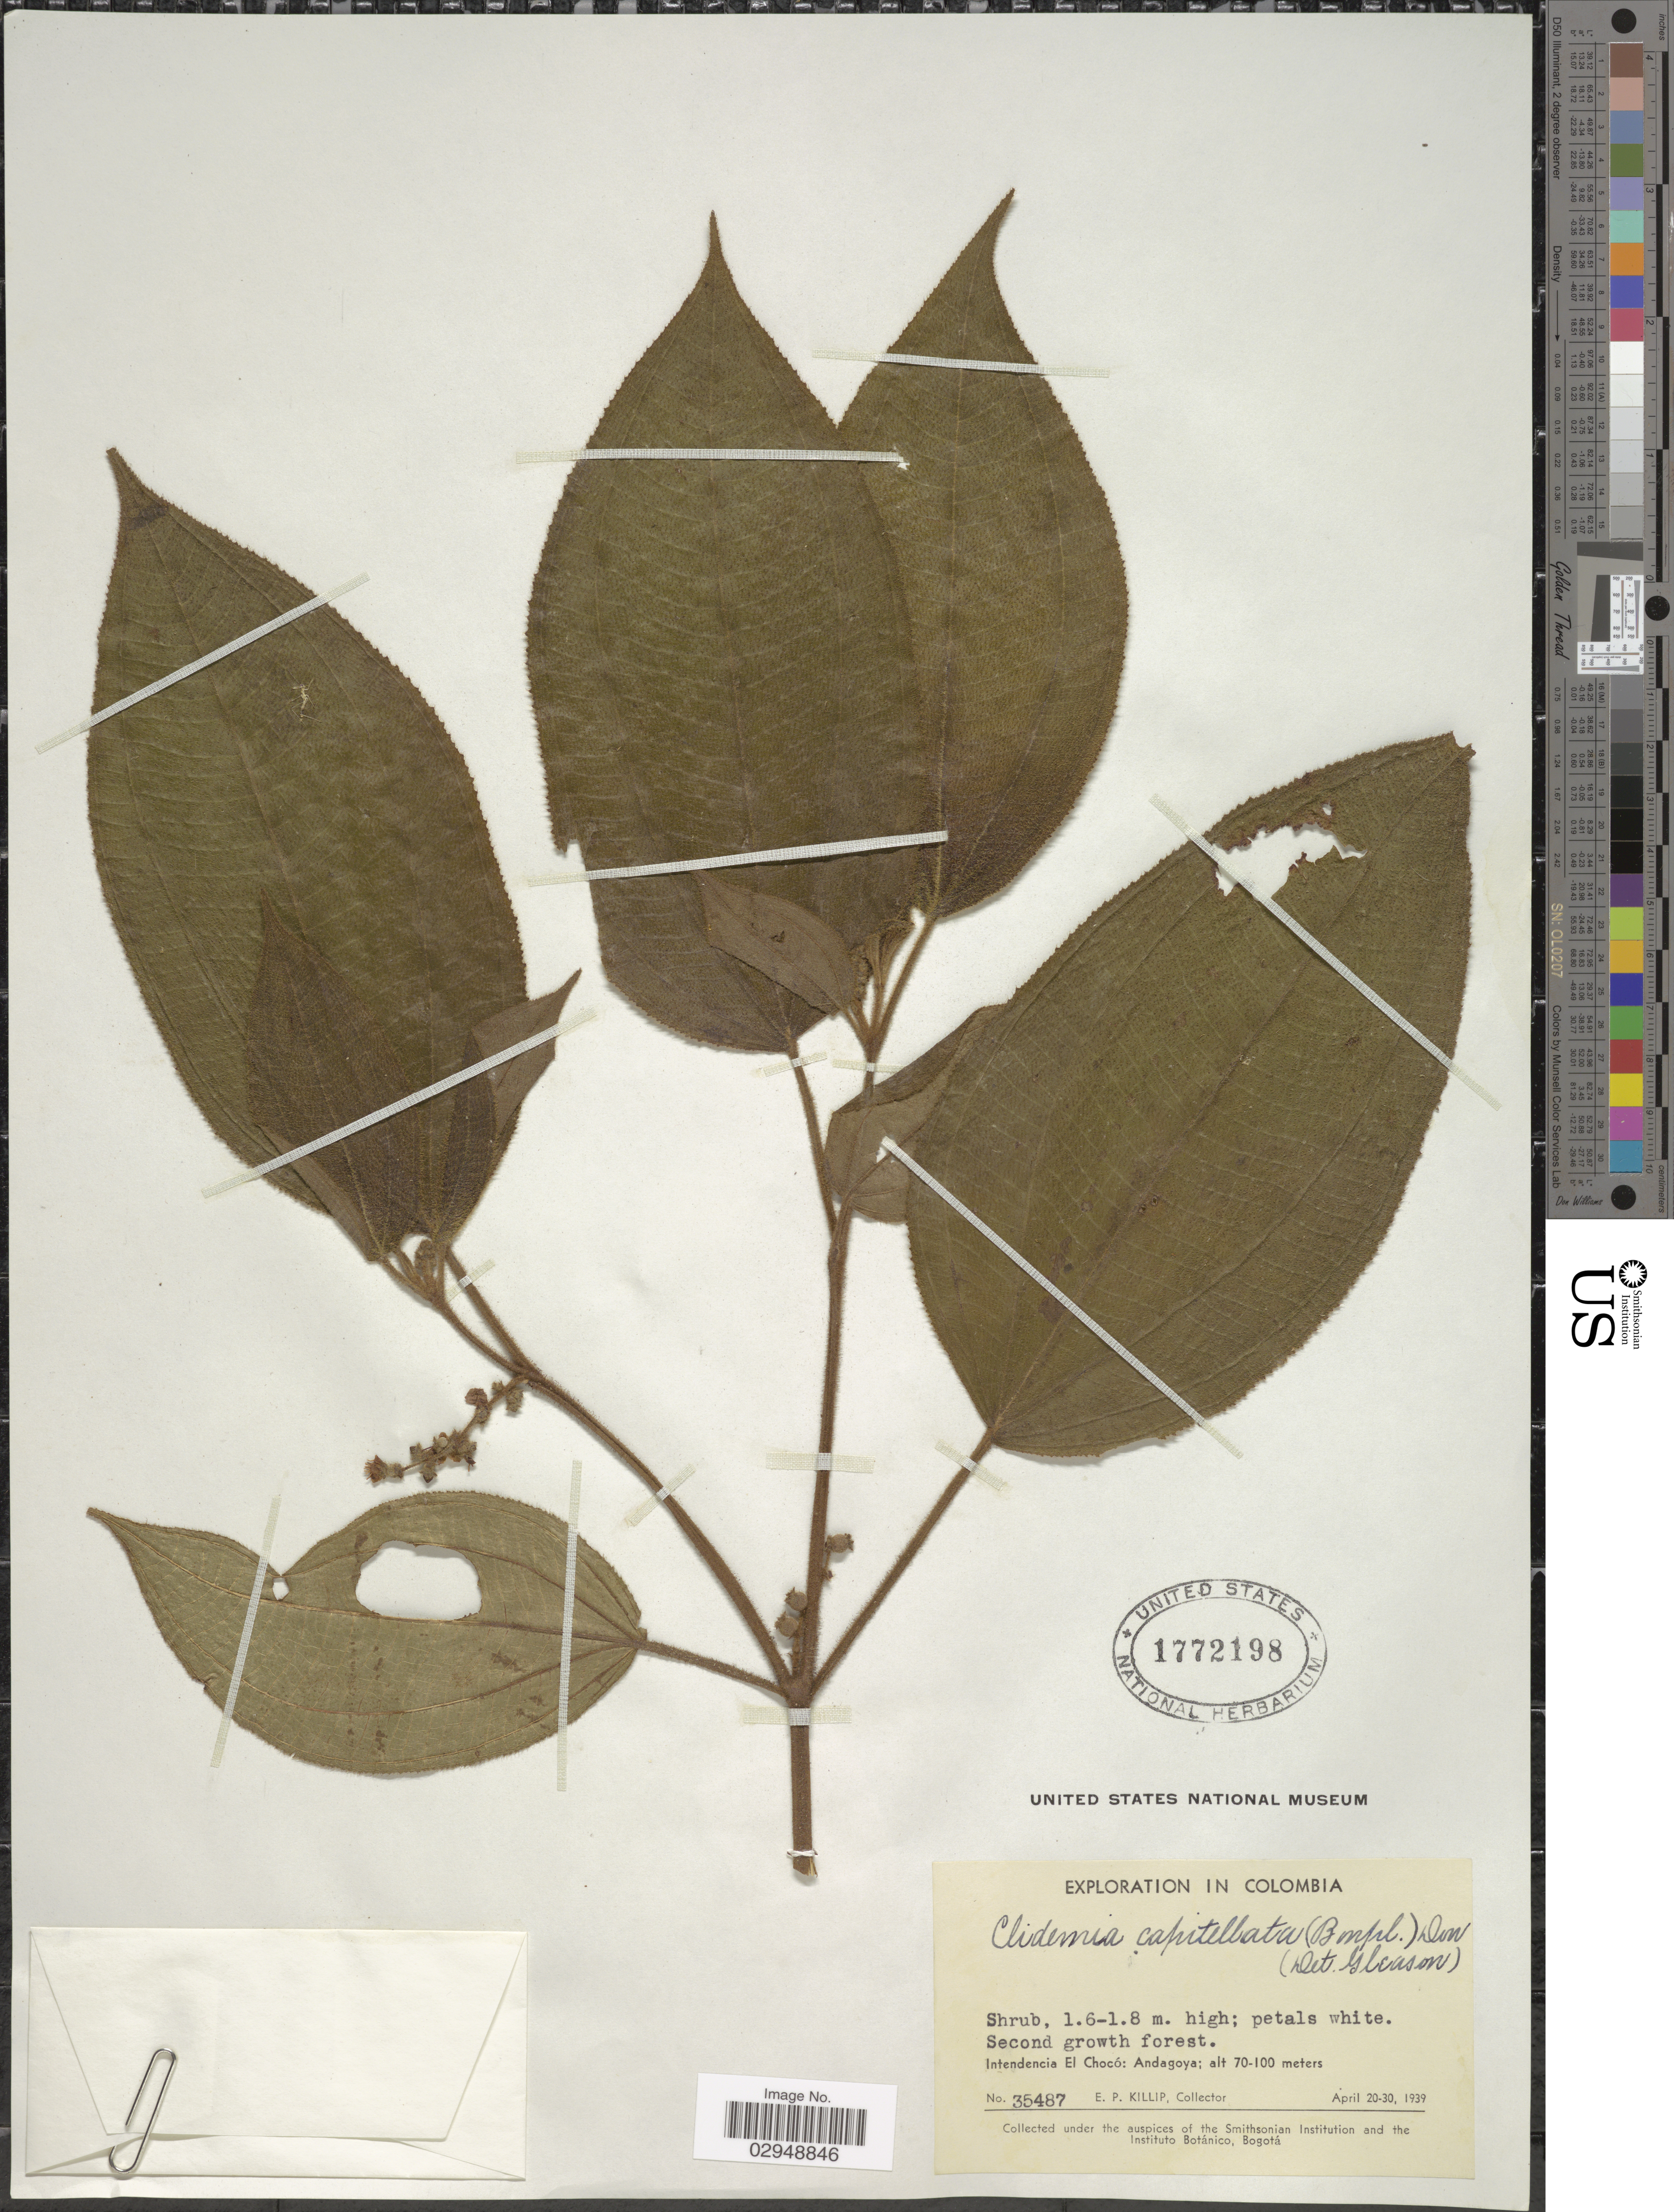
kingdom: Plantae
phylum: Tracheophyta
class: Magnoliopsida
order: Myrtales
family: Melastomataceae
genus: Clidemia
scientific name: Clidemia capitellata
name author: (Bonpl.) D. Don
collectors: E. P. Killip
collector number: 35487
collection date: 1939-03-20/1939-04-30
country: Colombia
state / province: Chocó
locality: Intendencia El Chocó: Andagoya.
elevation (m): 70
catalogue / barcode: US 1772198